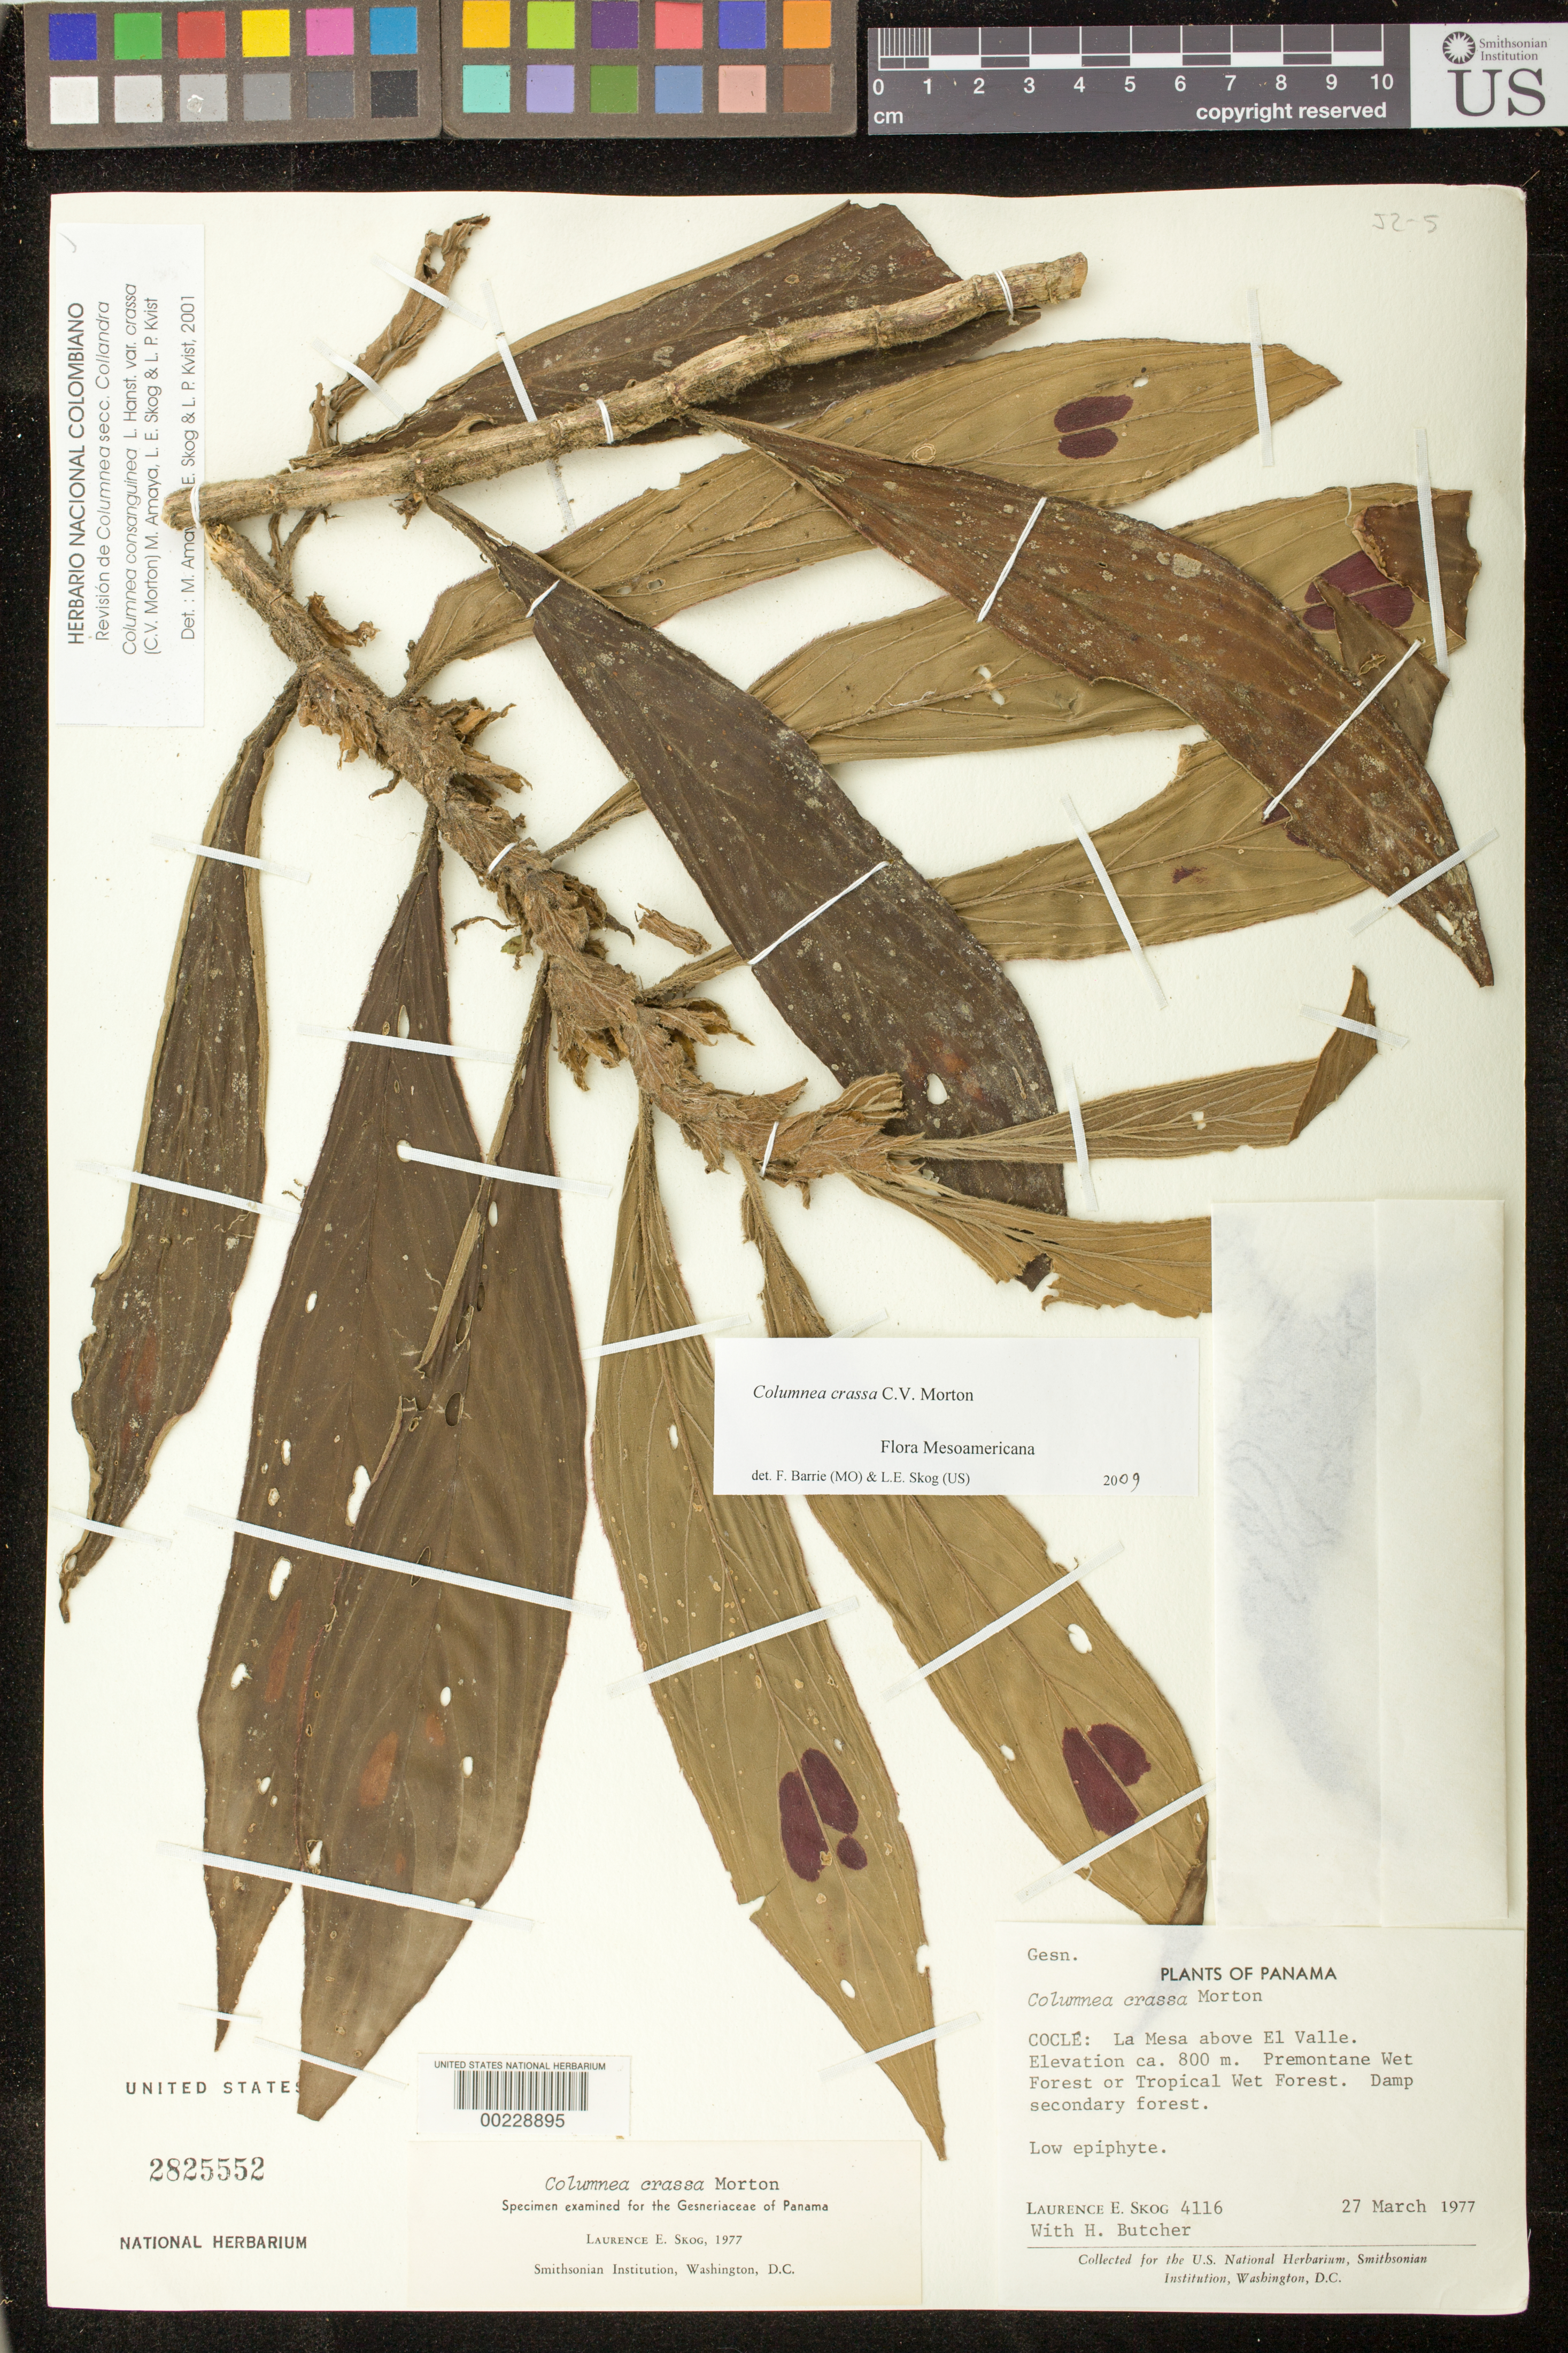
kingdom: Plantae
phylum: Tracheophyta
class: Magnoliopsida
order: Lamiales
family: Gesneriaceae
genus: Columnea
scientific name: Columnea crassa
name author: C.V. Morton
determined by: Amaya-Márquez, M.; et al.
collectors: L. E. Skog & H. Butcher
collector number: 4116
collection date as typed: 27 Mar 1977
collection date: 1977-03-27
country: Panama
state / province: Coclé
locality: La Mesa above El Valle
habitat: Premontane wet forest or tropical wet forest, damp second forest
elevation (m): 800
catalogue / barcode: US 2825552